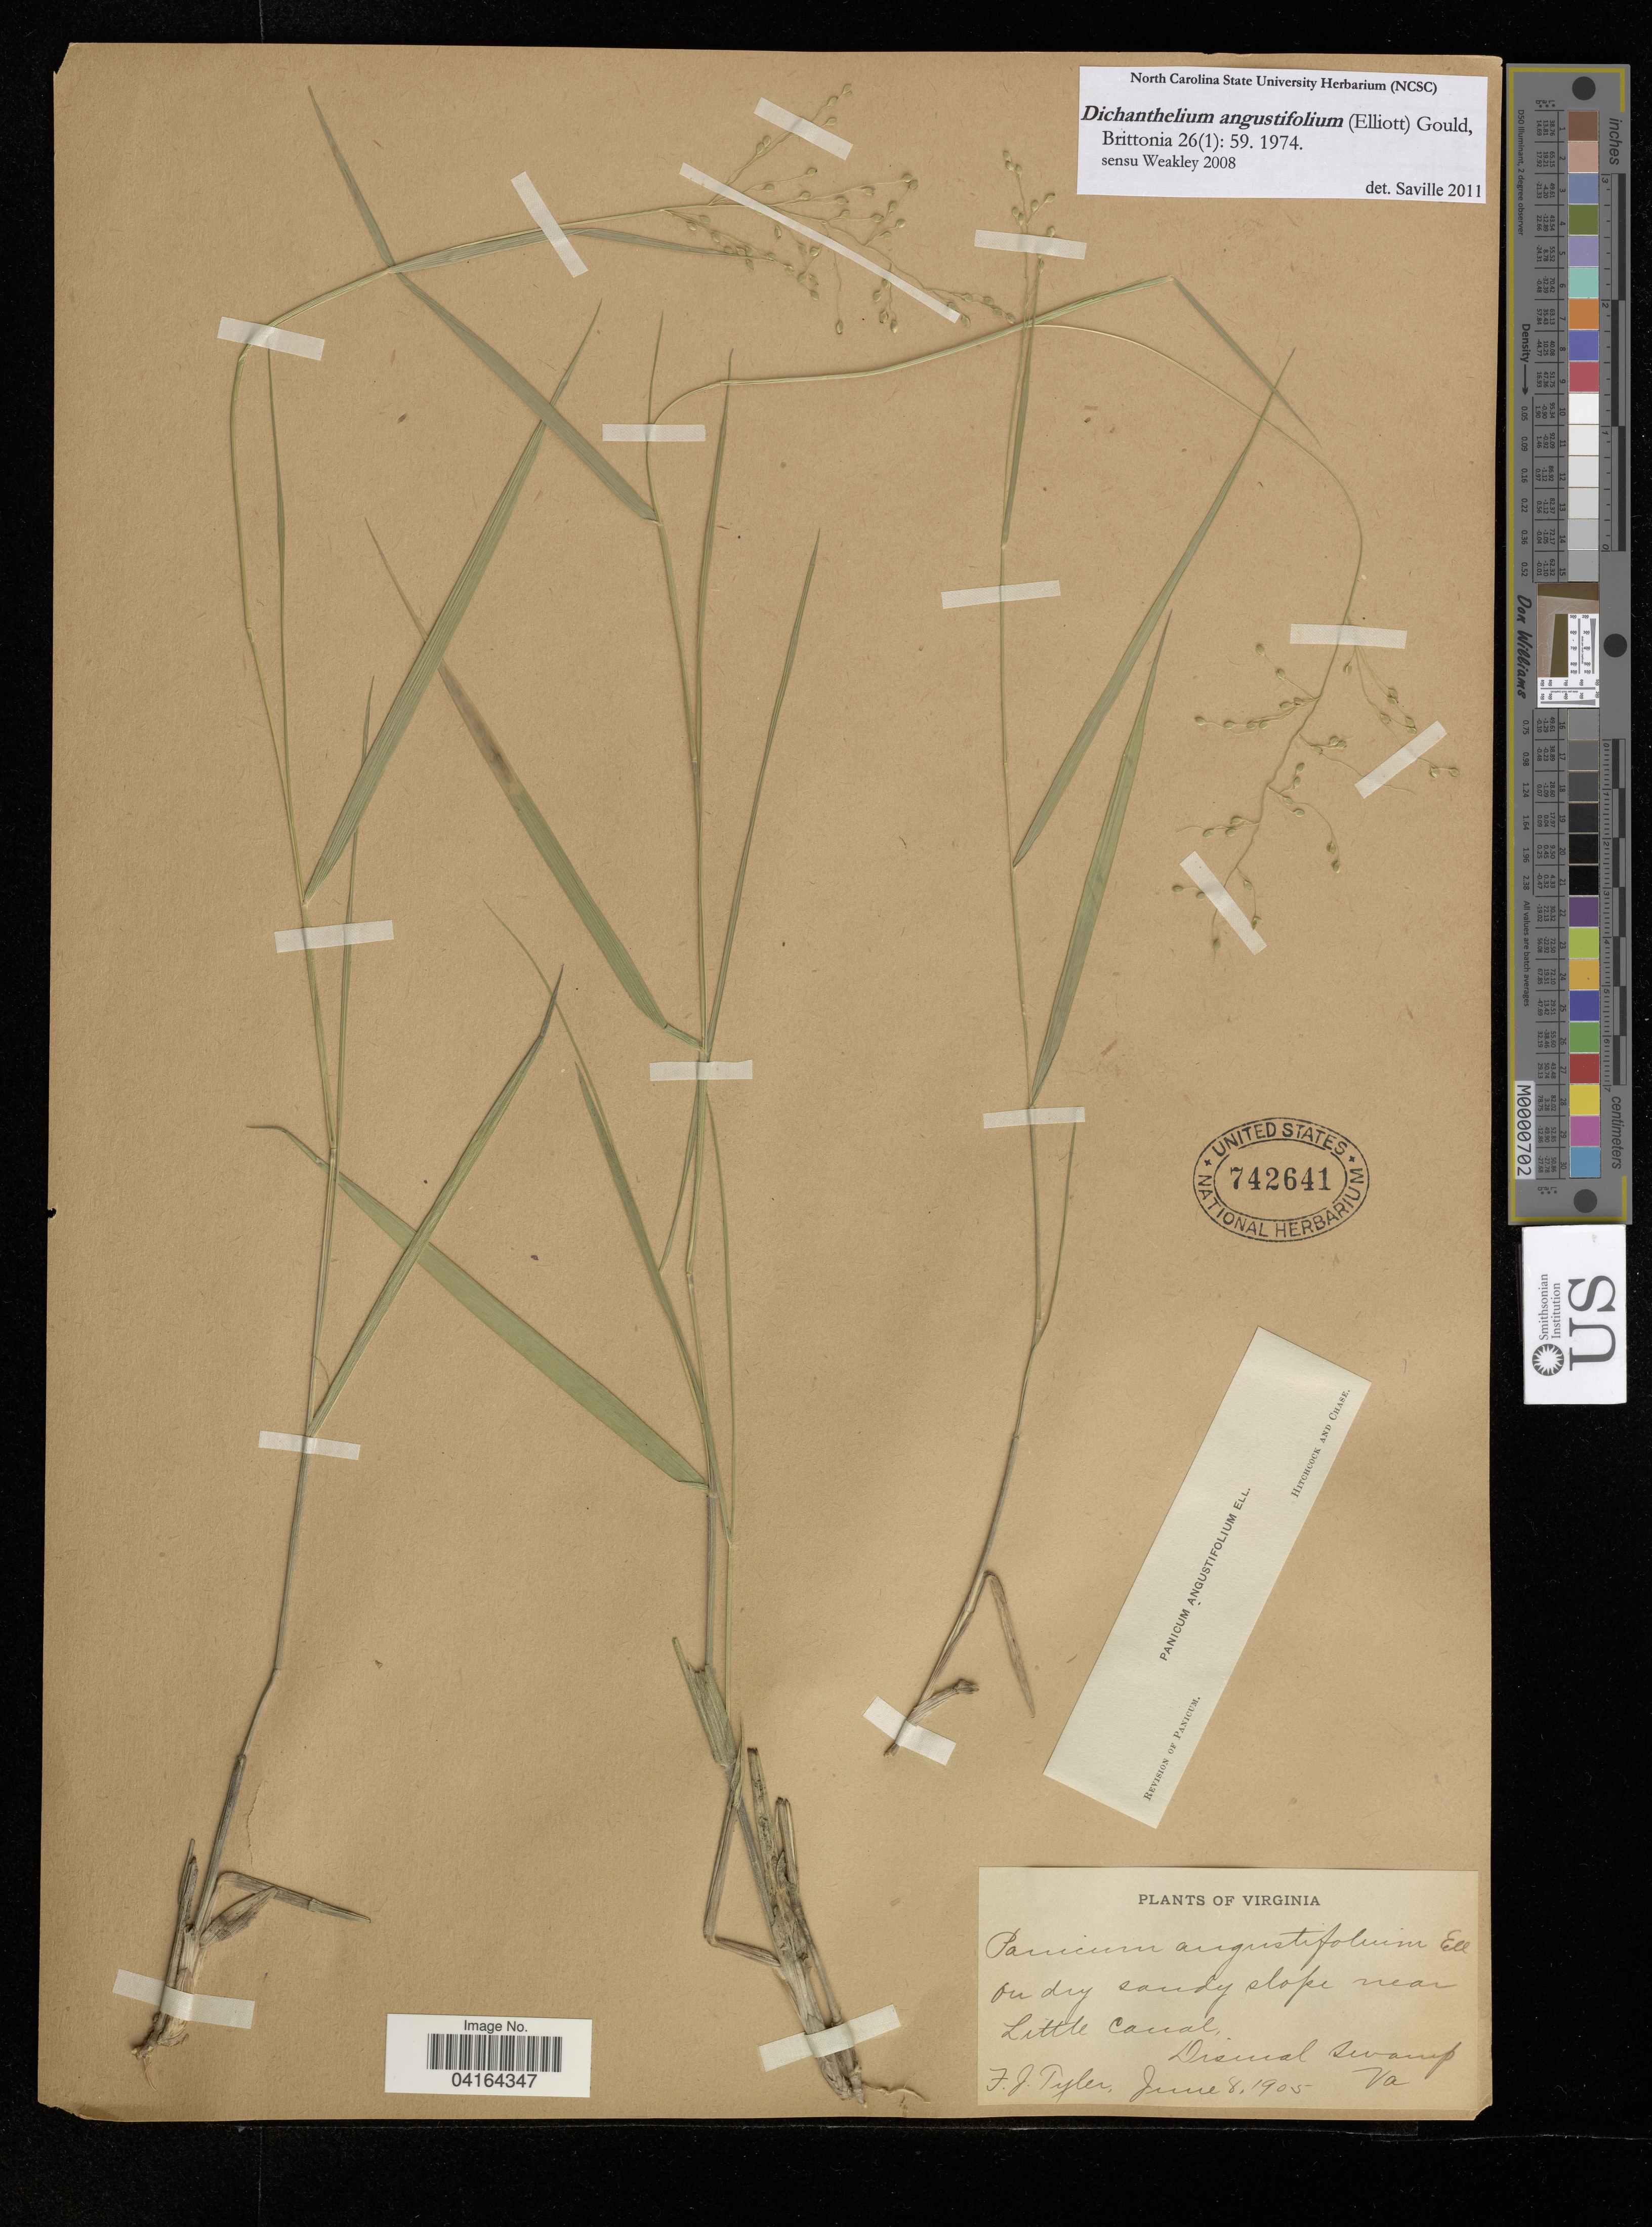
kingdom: Plantae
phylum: Tracheophyta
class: Liliopsida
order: Poales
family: Poaceae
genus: Dichanthelium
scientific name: Dichanthelium angustifolium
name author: (Ellison) Gould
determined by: Saville, A. C., (NCSC), North Carolina State University (UNITED STATES)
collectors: F. Tyler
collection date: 1905-06-08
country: United States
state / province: Virginia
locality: Near Little Canal, Dismal Swamp.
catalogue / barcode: US 742641